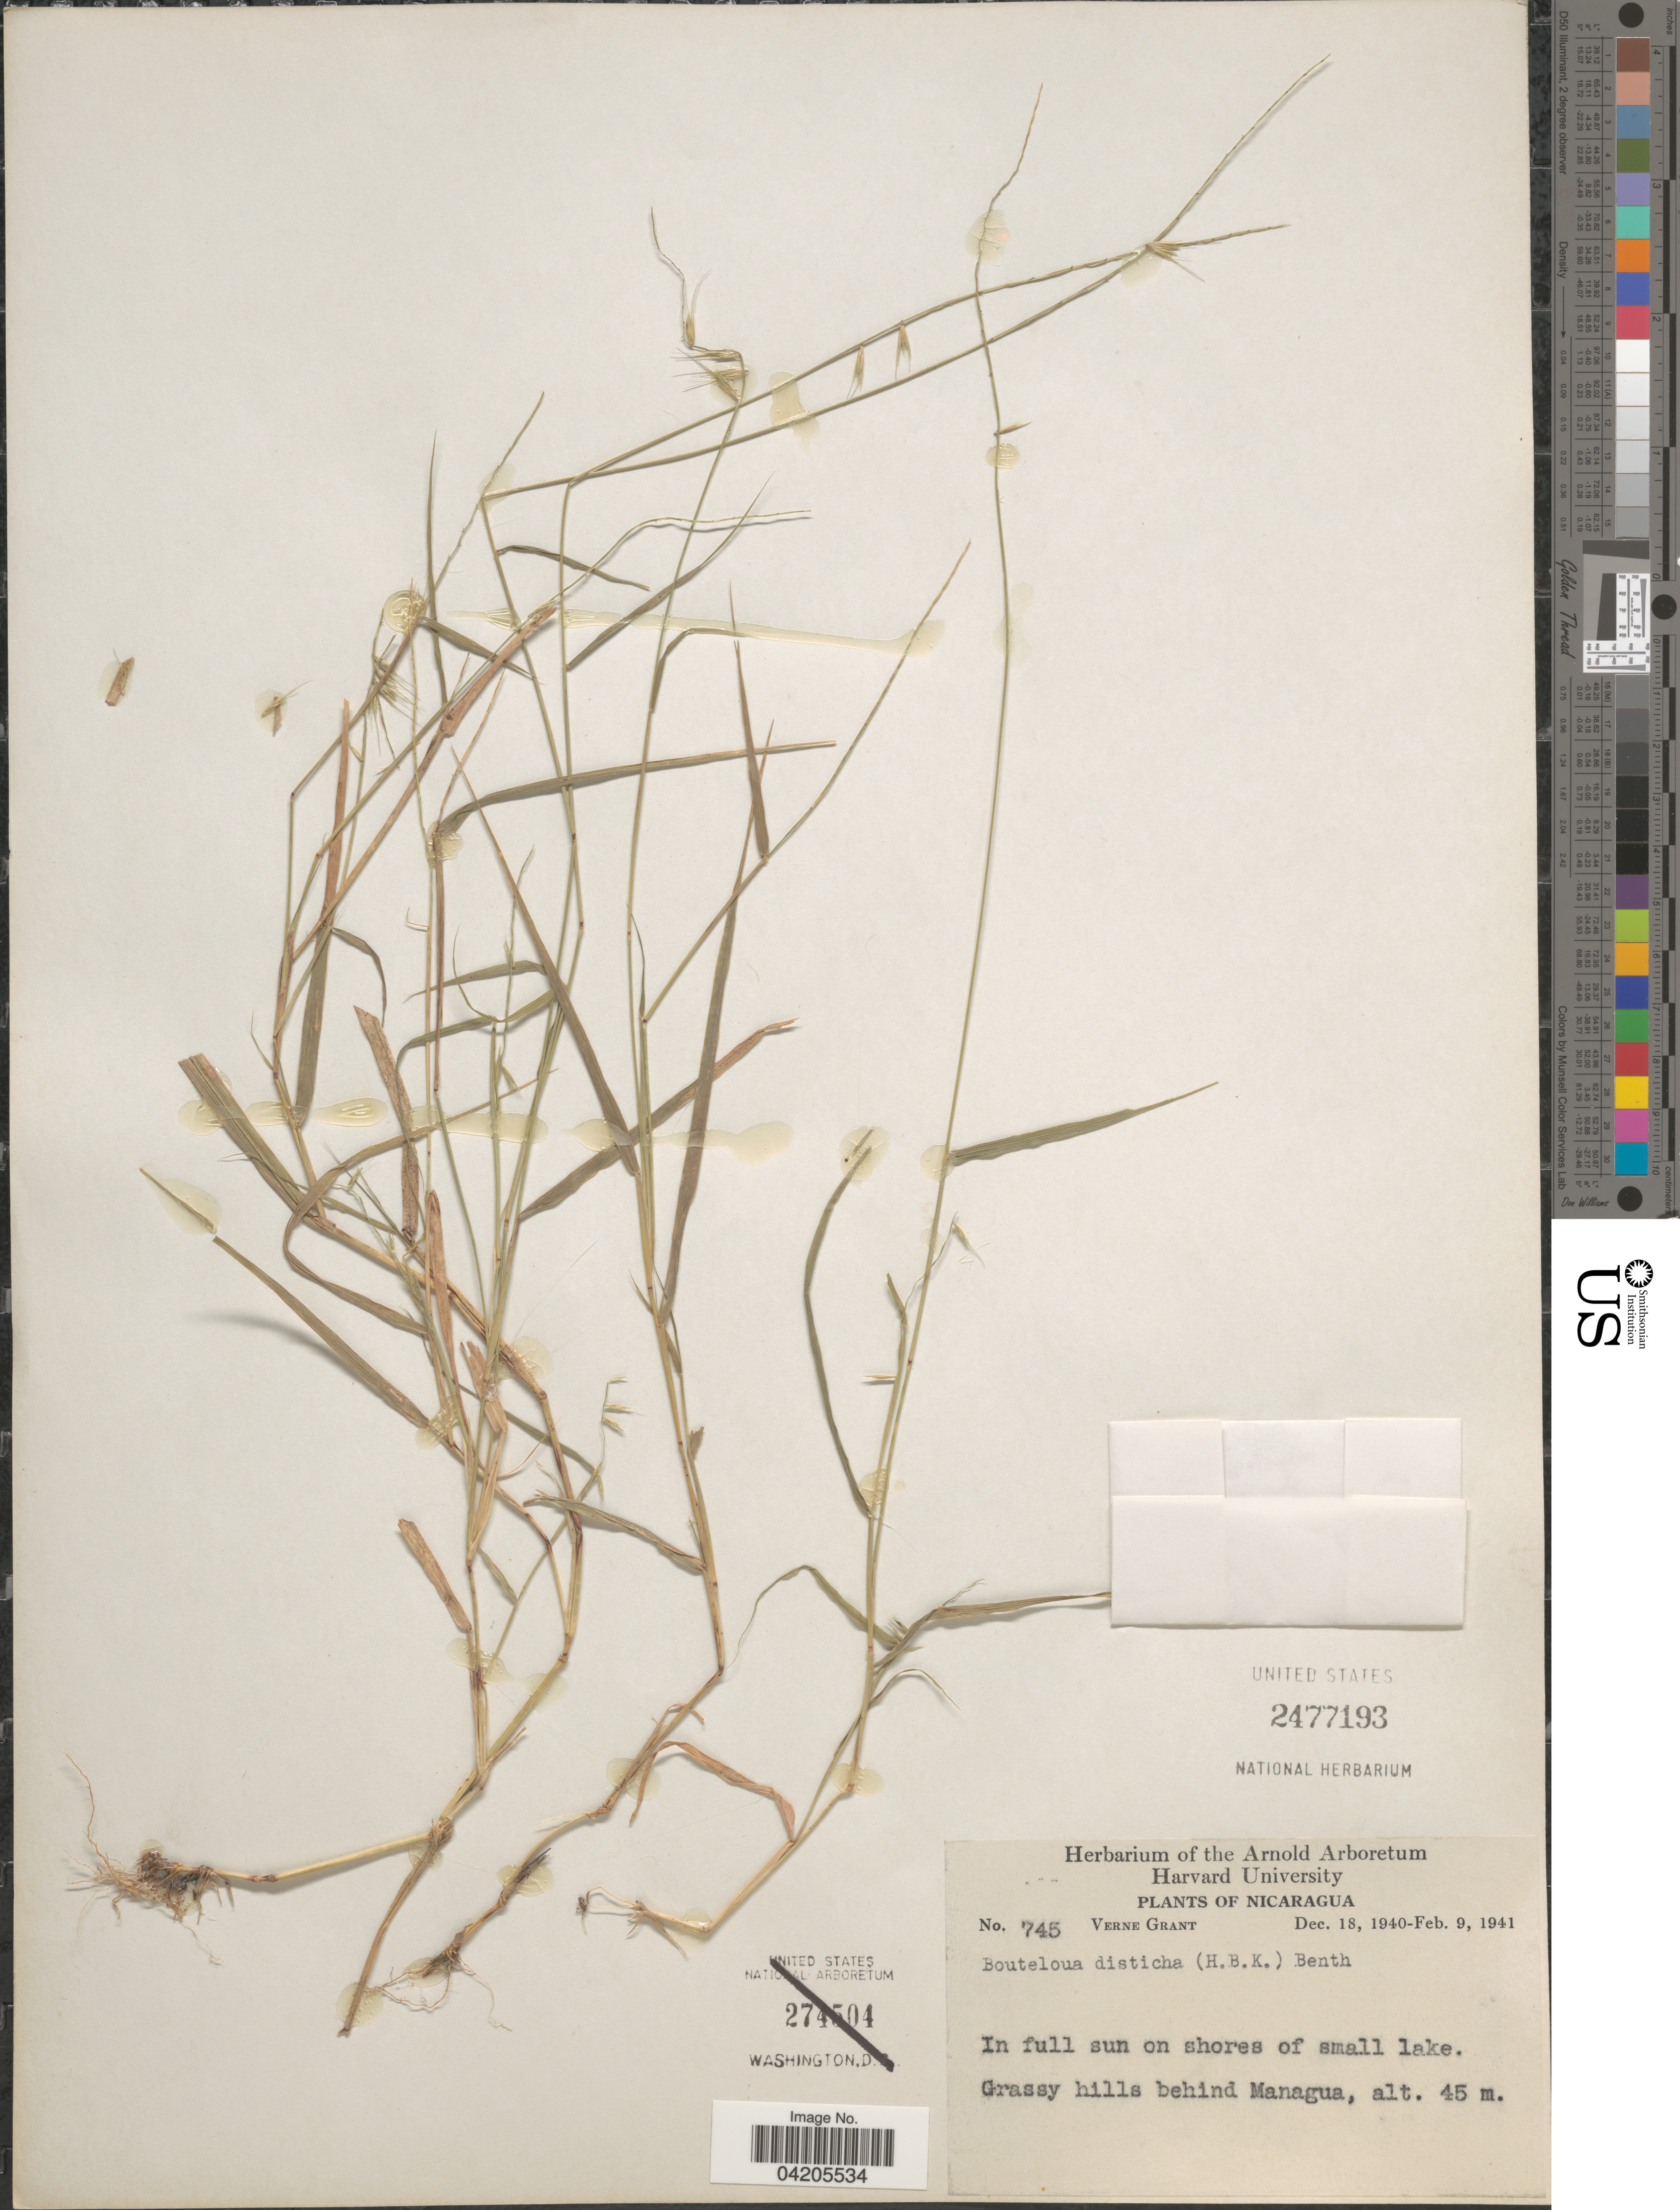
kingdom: Plantae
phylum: Tracheophyta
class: Liliopsida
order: Poales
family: Poaceae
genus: Bouteloua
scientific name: Bouteloua disticha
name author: (Kunth) Benth.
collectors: V. Grant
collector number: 745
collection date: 1940-12-18/1941-02-09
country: Nicaragua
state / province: Managua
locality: Grassy hills behind Managua.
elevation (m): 45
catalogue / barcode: US 2477193